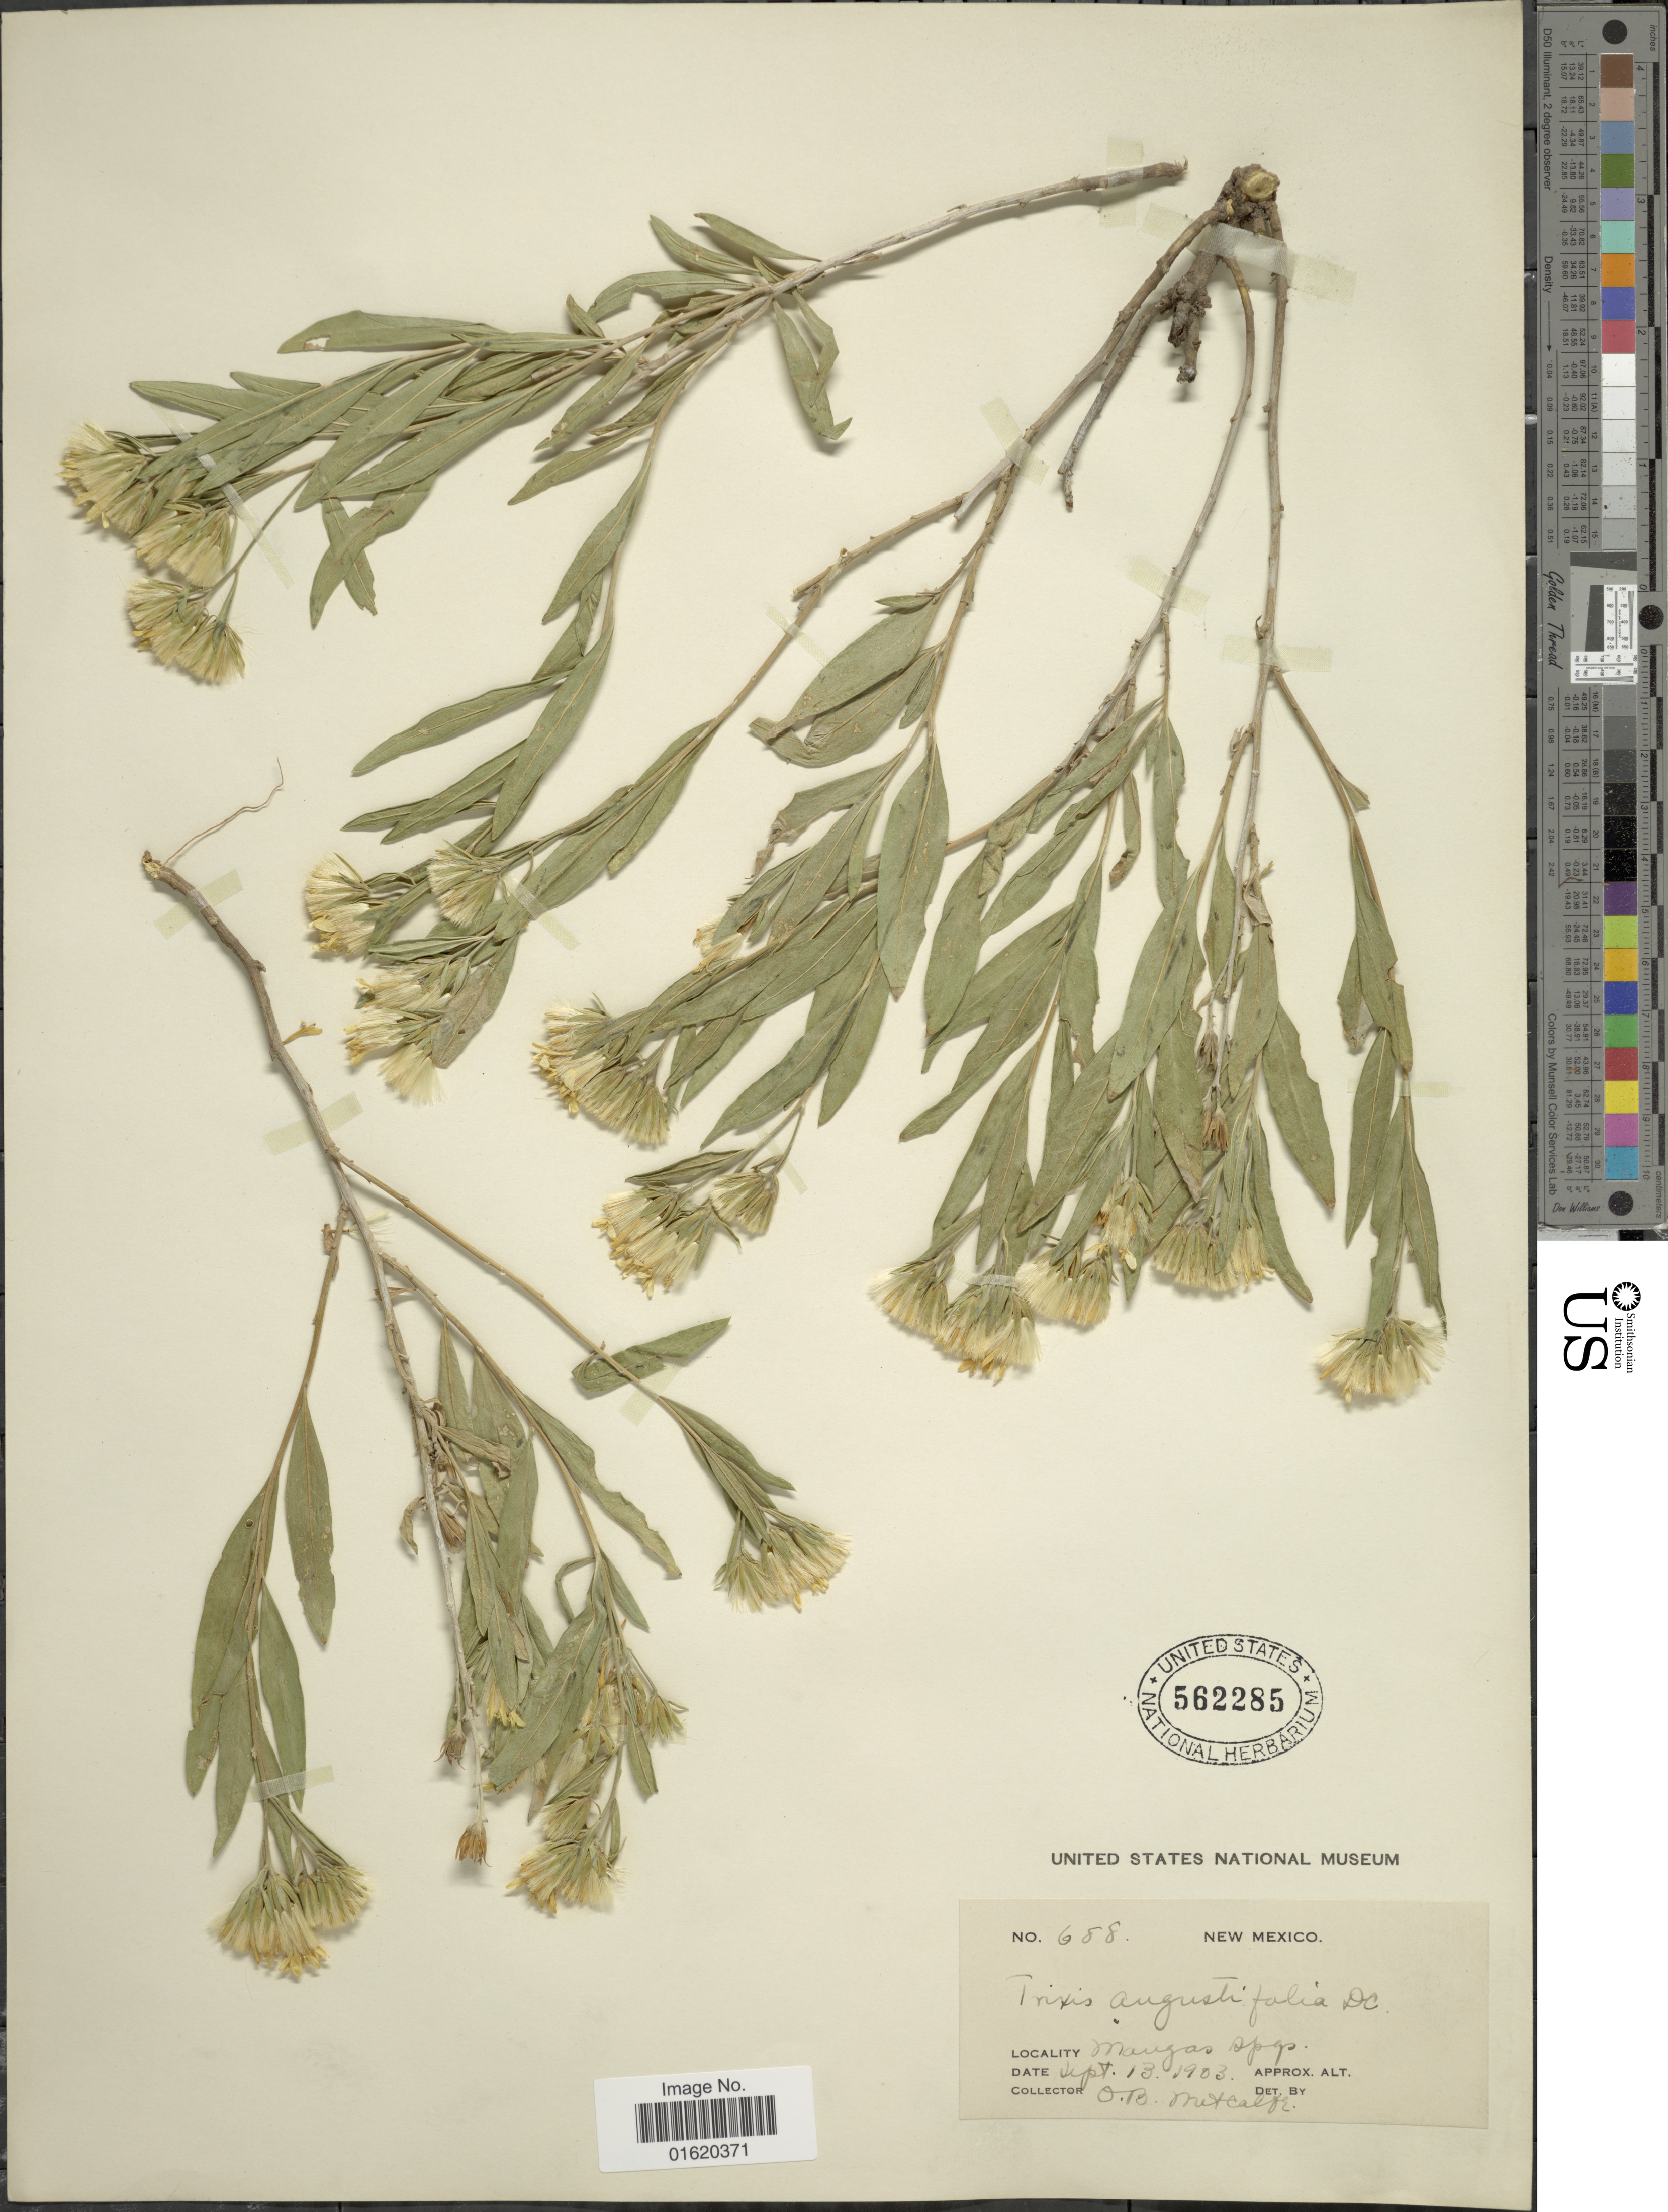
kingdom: Plantae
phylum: Tracheophyta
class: Magnoliopsida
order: Asterales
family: Asteraceae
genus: Trixis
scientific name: Trixis californica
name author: Kellogg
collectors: O. B. Metcalfe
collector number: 688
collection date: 1903-09-13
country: United States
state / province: New Mexico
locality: Mangas Spgs.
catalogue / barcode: US 562285